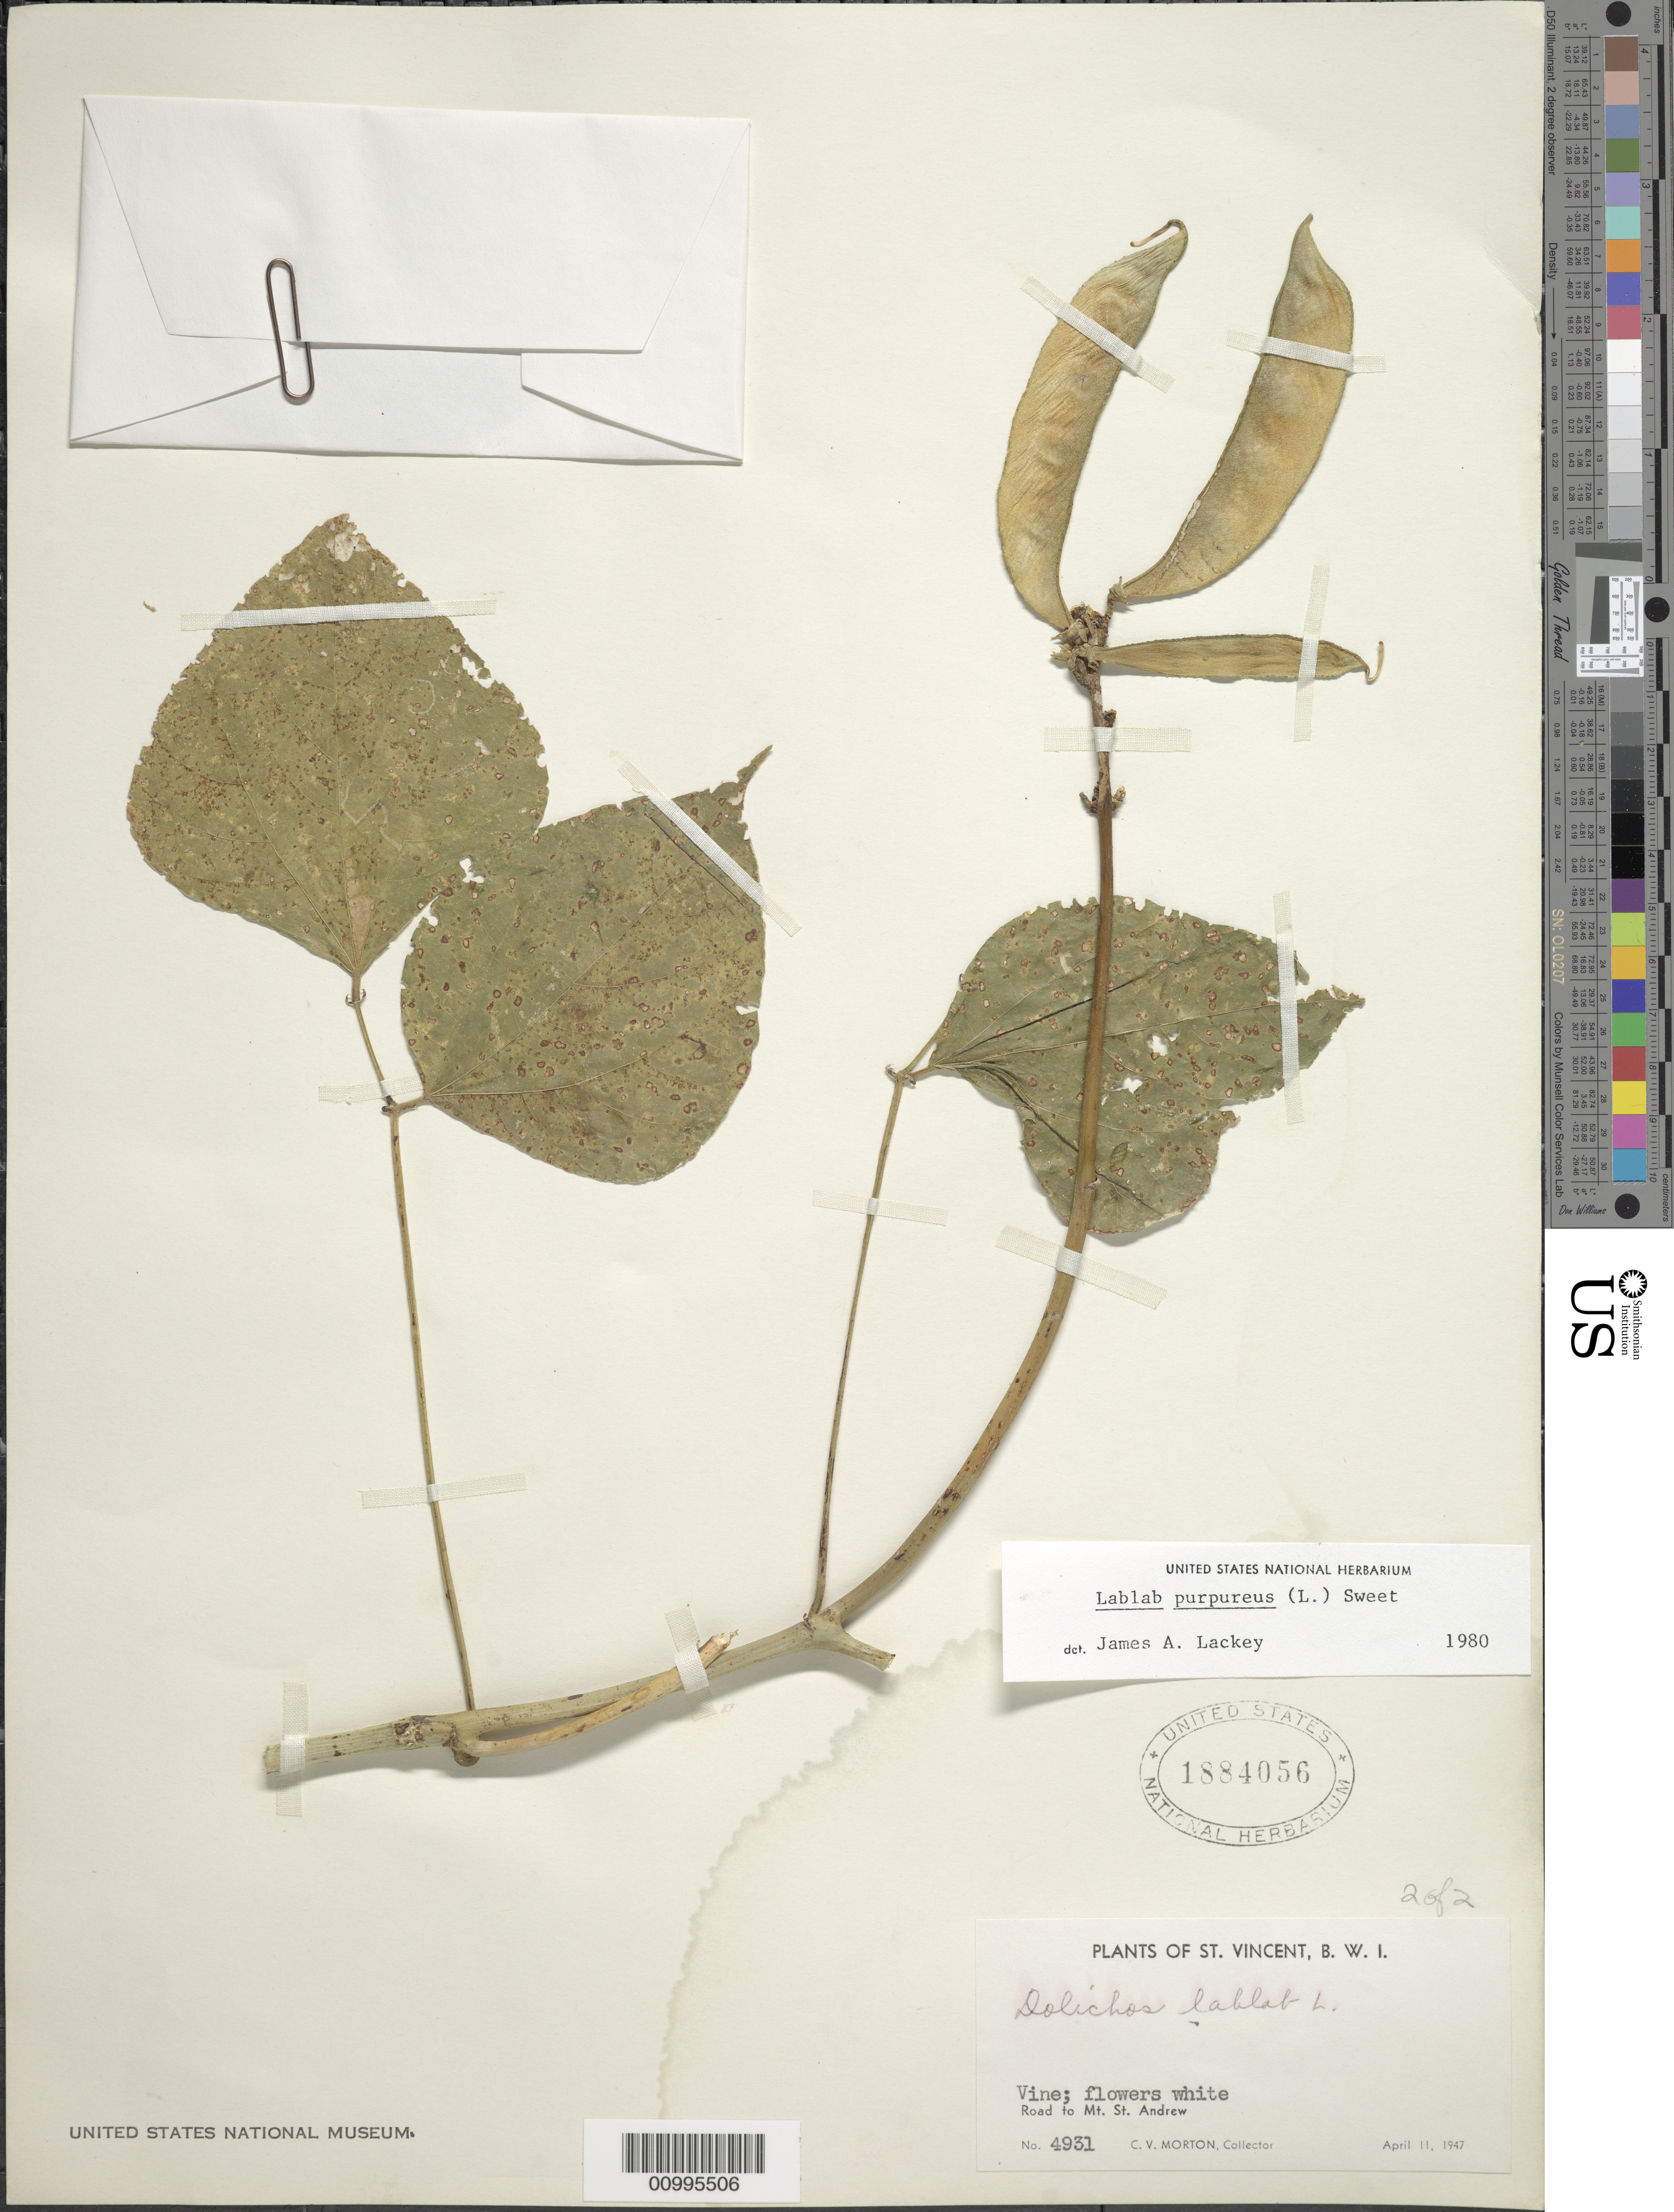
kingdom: Plantae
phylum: Tracheophyta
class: Magnoliopsida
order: Fabales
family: Fabaceae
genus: Lablab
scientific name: Lablab purpureus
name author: (L.) Sweet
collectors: C. V. Morton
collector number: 4931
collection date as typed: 11 Apr 1947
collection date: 1947-04-11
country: St. Vincent - Grenadines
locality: Road to Mt. St. Andrew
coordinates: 0 N, 0 E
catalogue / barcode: US 1884056